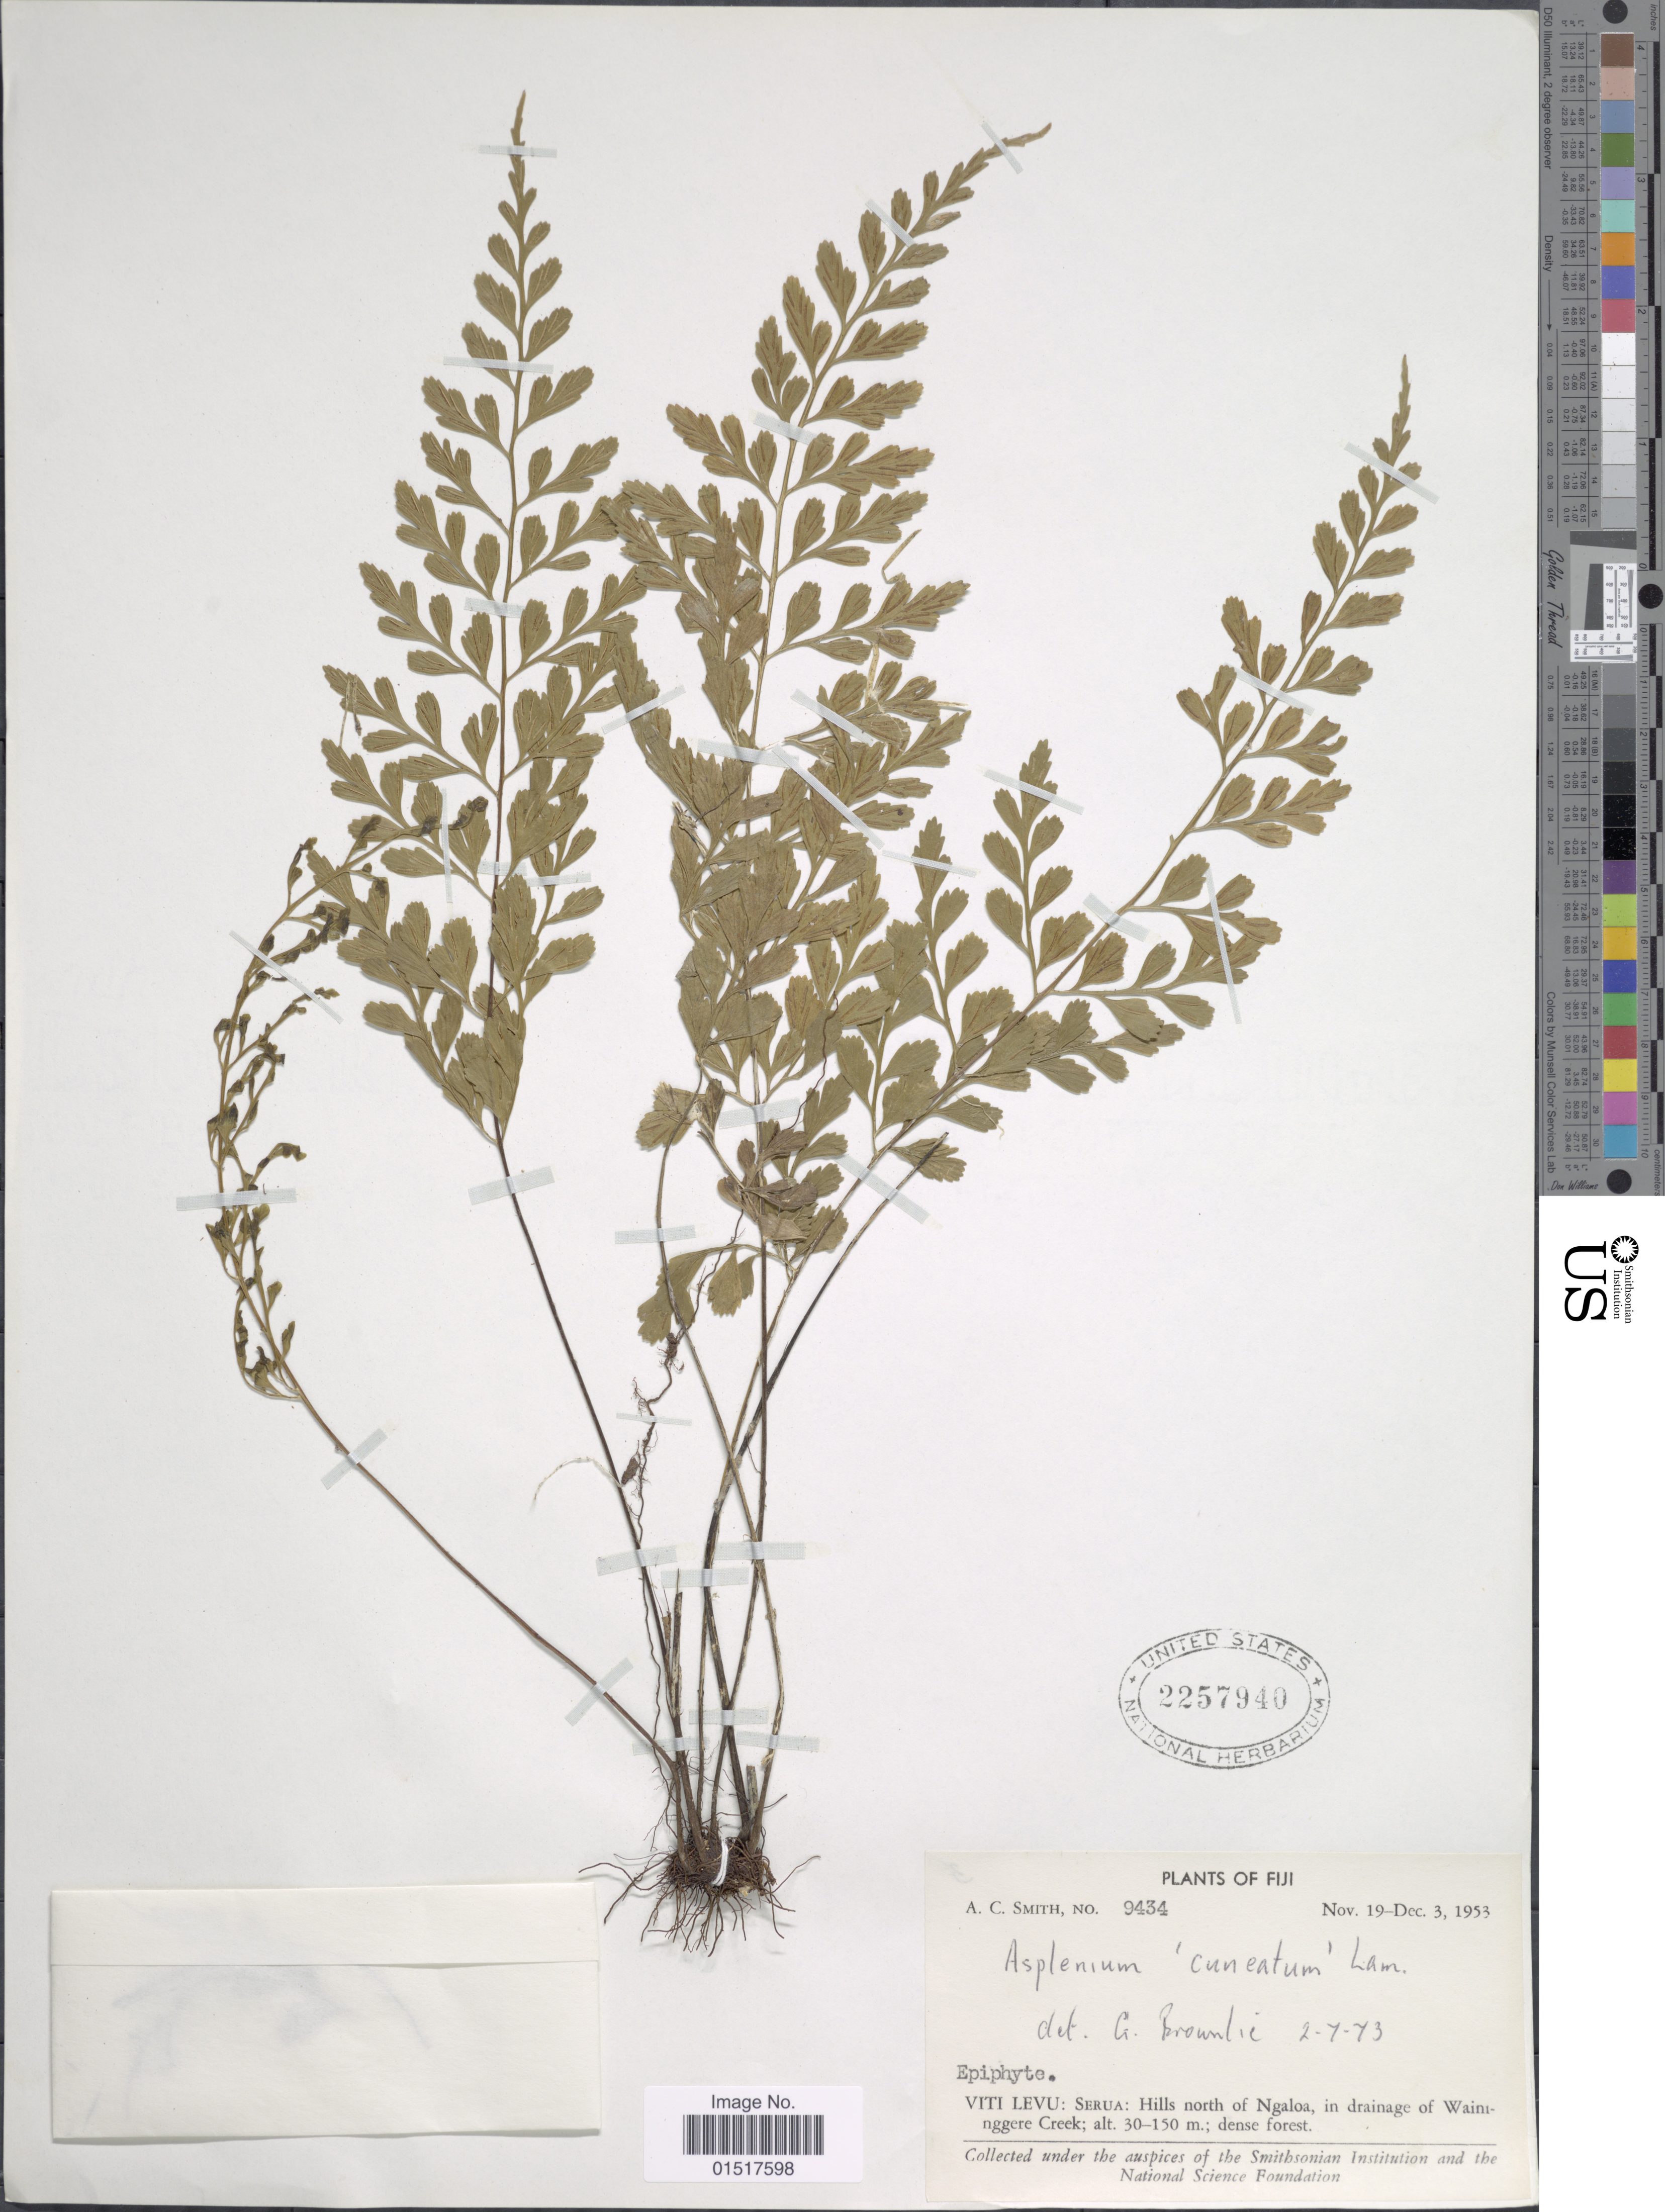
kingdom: Plantae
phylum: Tracheophyta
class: Polypodiopsida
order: Polypodiales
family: Aspleniaceae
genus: Asplenium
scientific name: Asplenium cuneatum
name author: Lam.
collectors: A. C. Smith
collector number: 9434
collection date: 1953-11-19/1953-12-03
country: Fiji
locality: Viti Levu: Serua: Hills north of Ngaloa, in drainage of Waininggere Creek.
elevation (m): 30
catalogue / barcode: US 2257940